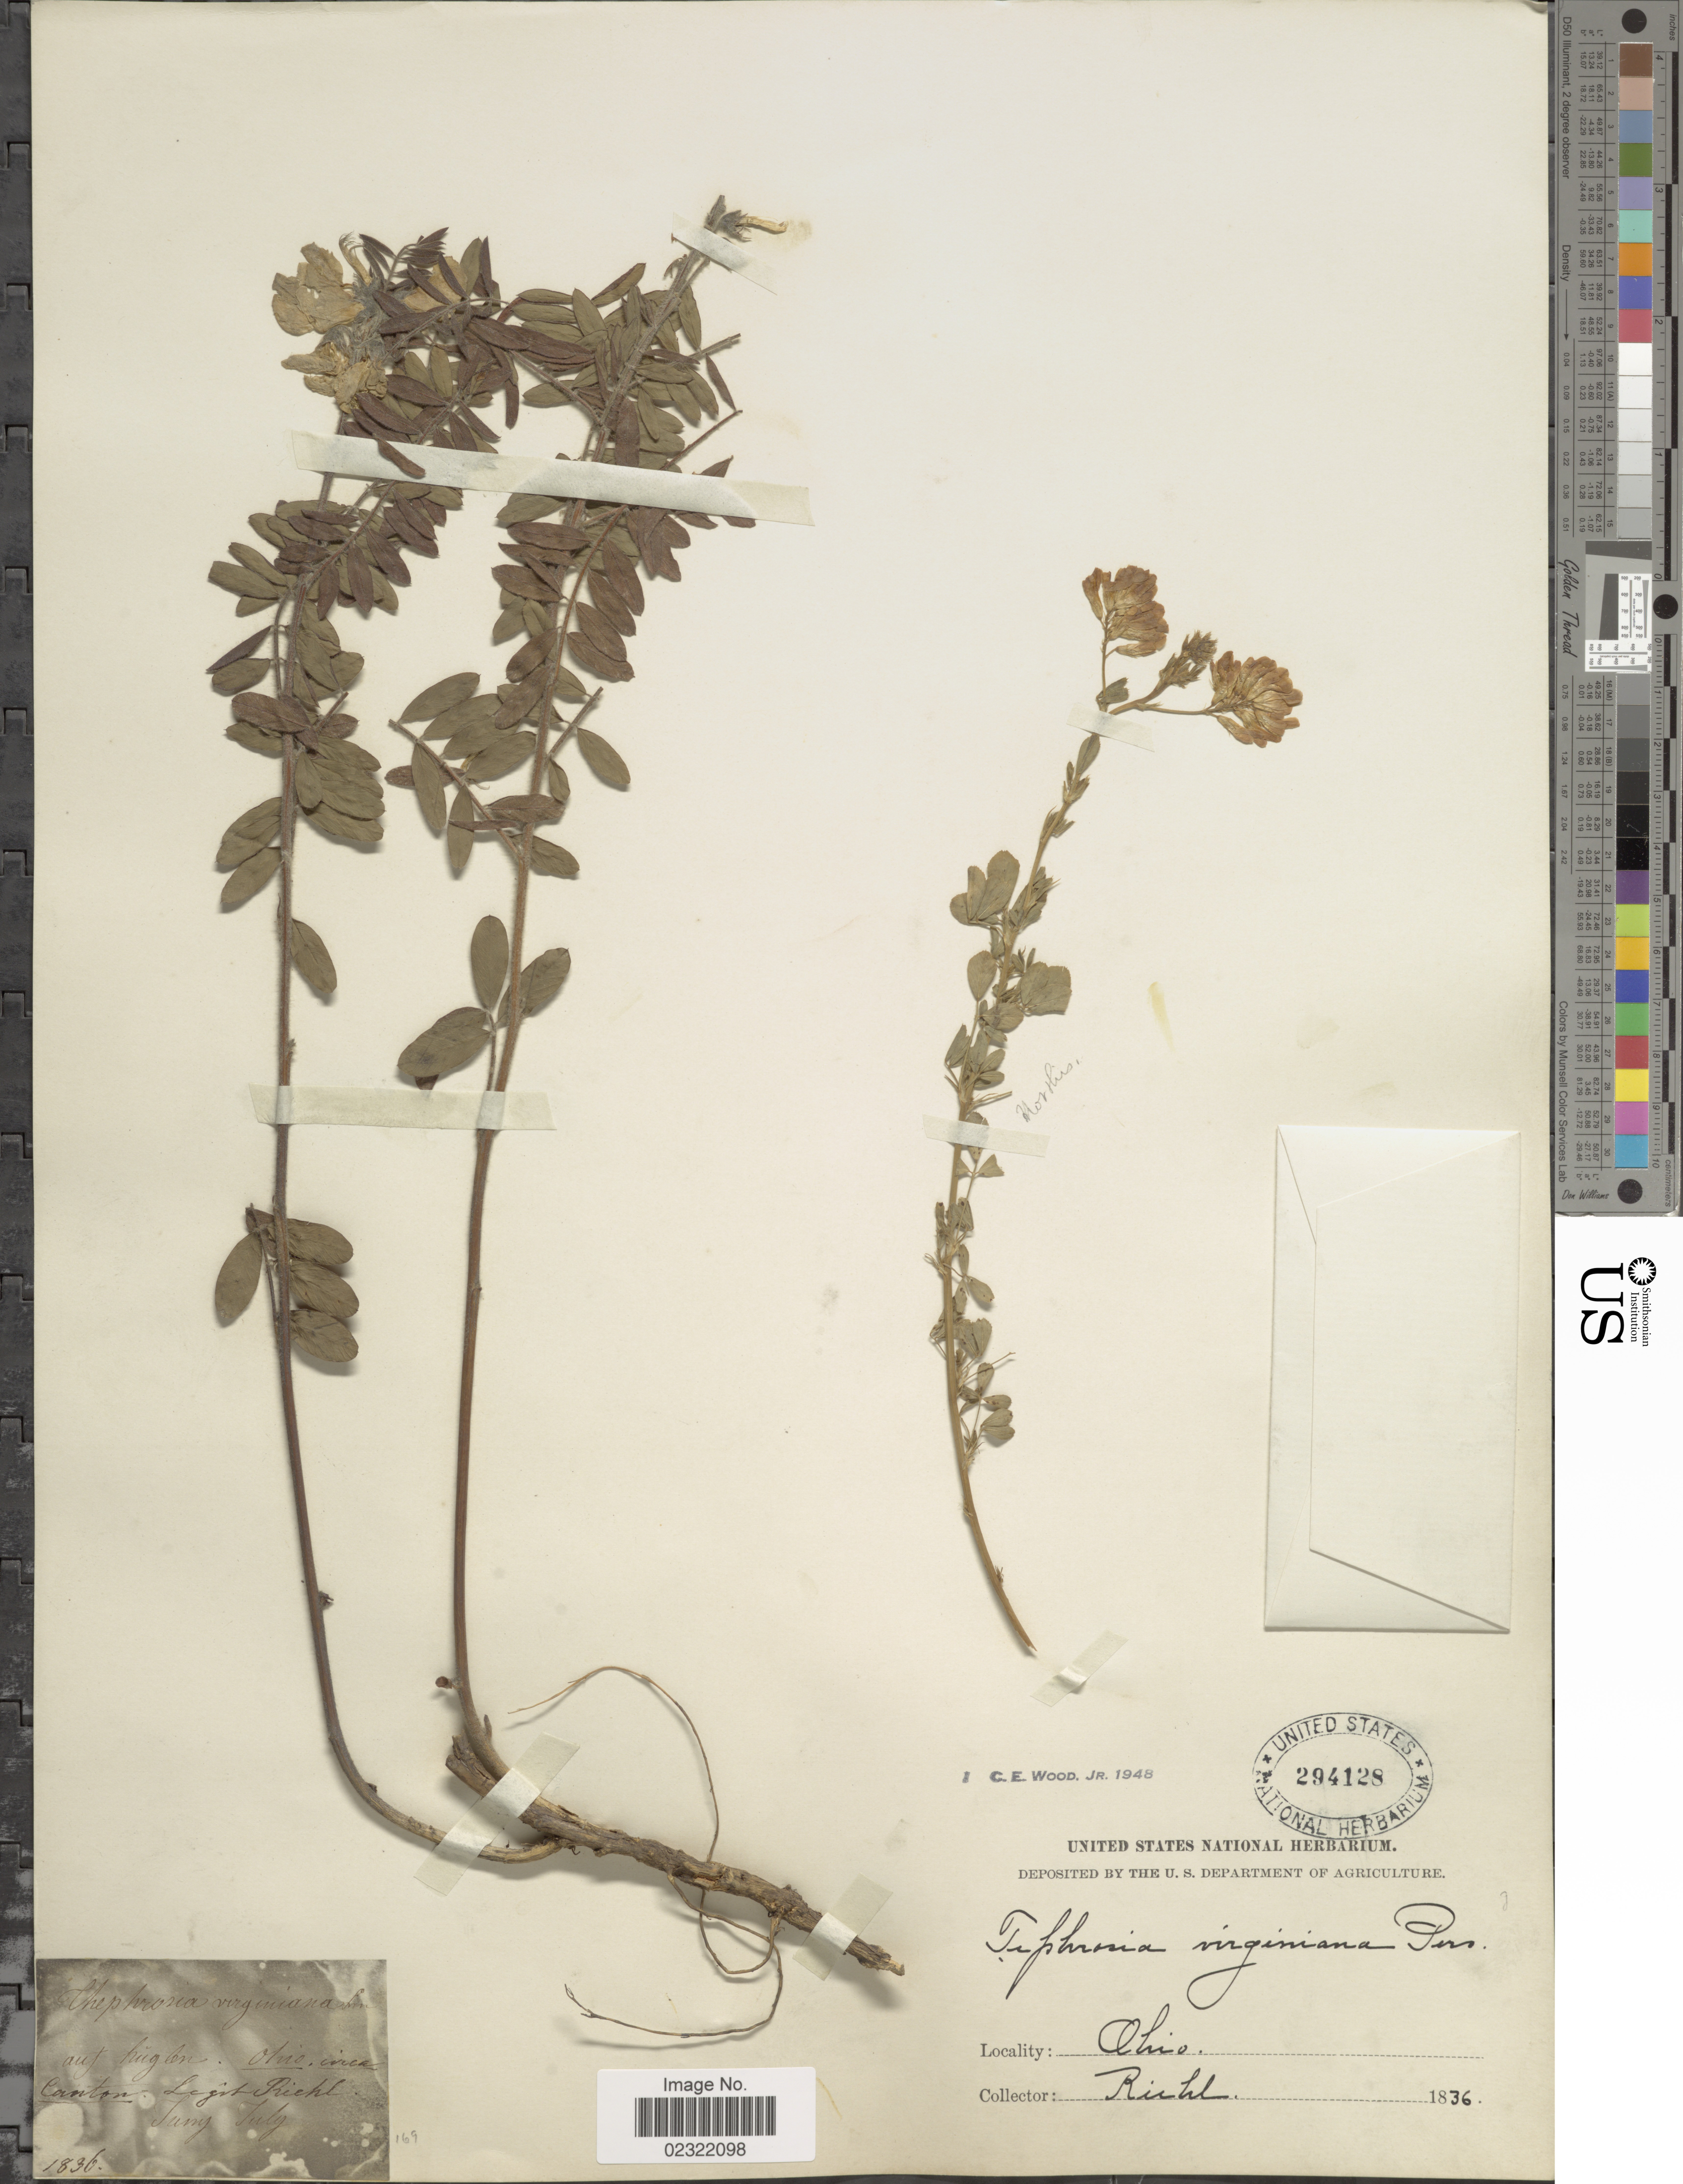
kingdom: Plantae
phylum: Tracheophyta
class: Magnoliopsida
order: Fabales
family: Fabaceae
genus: Tephrosia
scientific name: Tephrosia virginiana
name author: (L.) Pers.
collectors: Riehl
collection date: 1836-06/1836-07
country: United States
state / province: Ohio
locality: Auf hügher. circa Canton [interpreted]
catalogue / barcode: US 294128